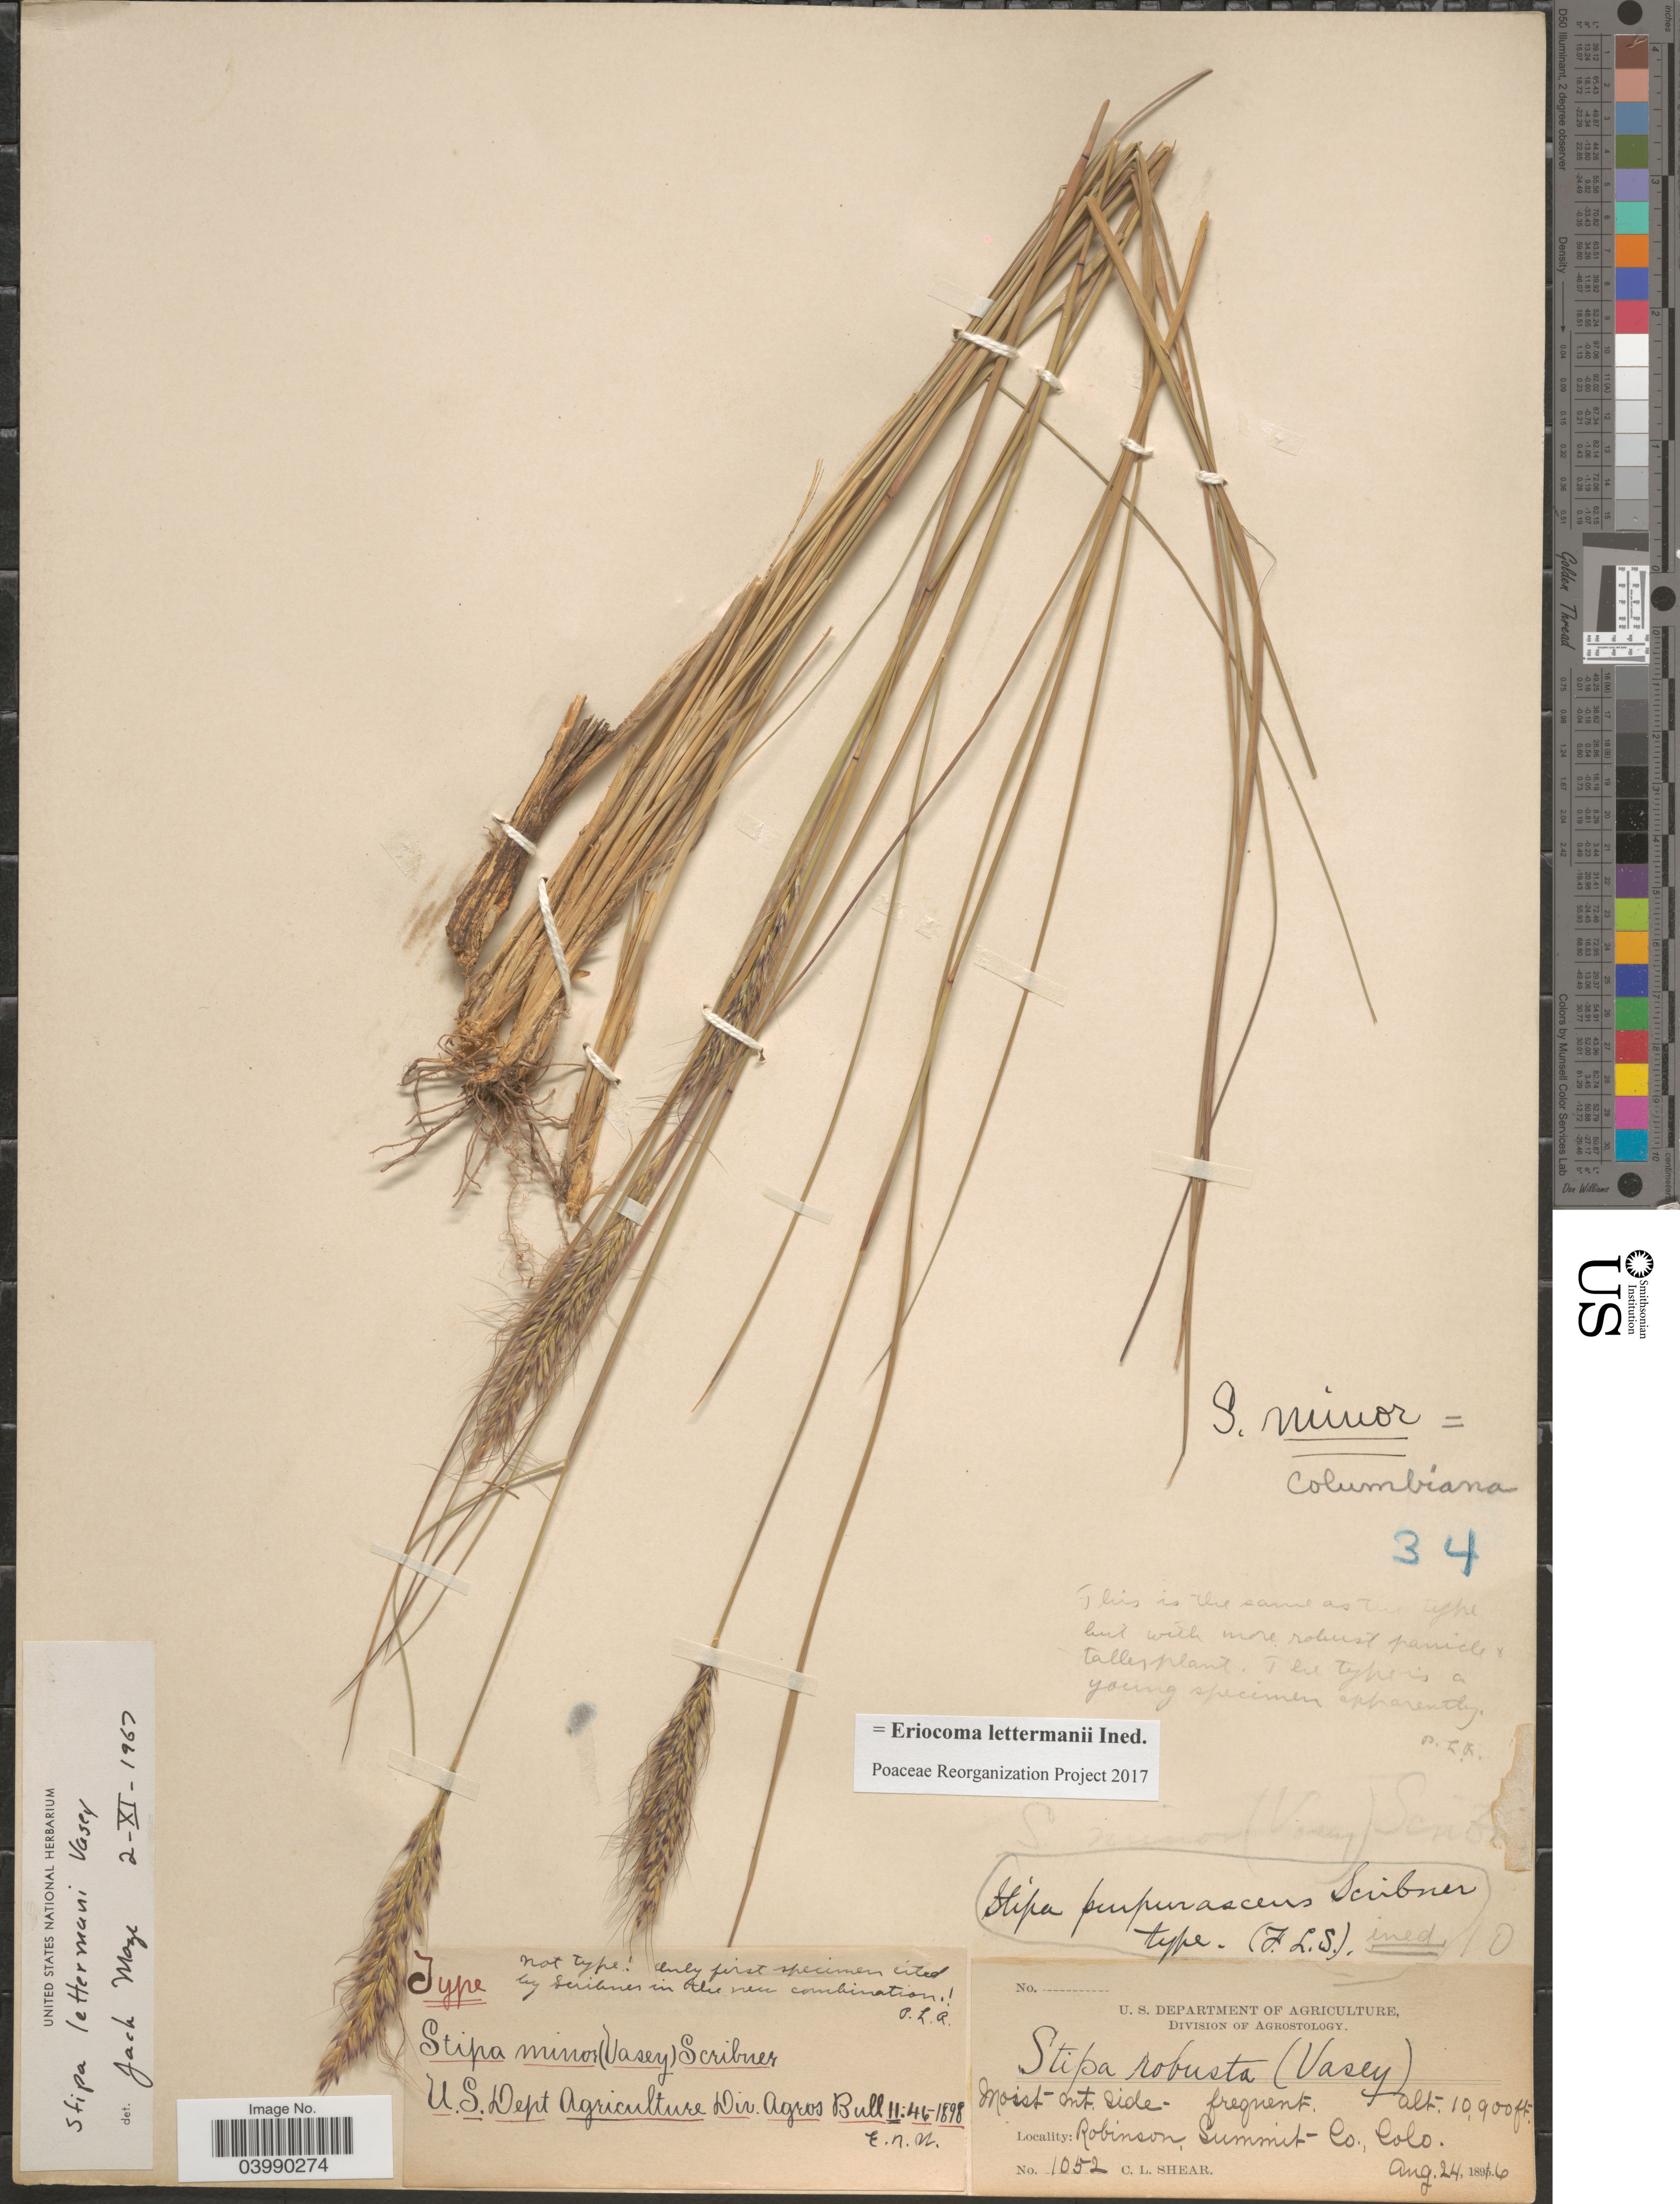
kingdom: Plantae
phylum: Tracheophyta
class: Liliopsida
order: Poales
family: Poaceae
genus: Eriocoma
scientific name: Eriocoma lettermanii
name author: (Vasey) Romasch.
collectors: C. L. Shear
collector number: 1052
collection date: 1896-08-24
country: United States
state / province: Colorado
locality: Robinson, Summit Co.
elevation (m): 3322